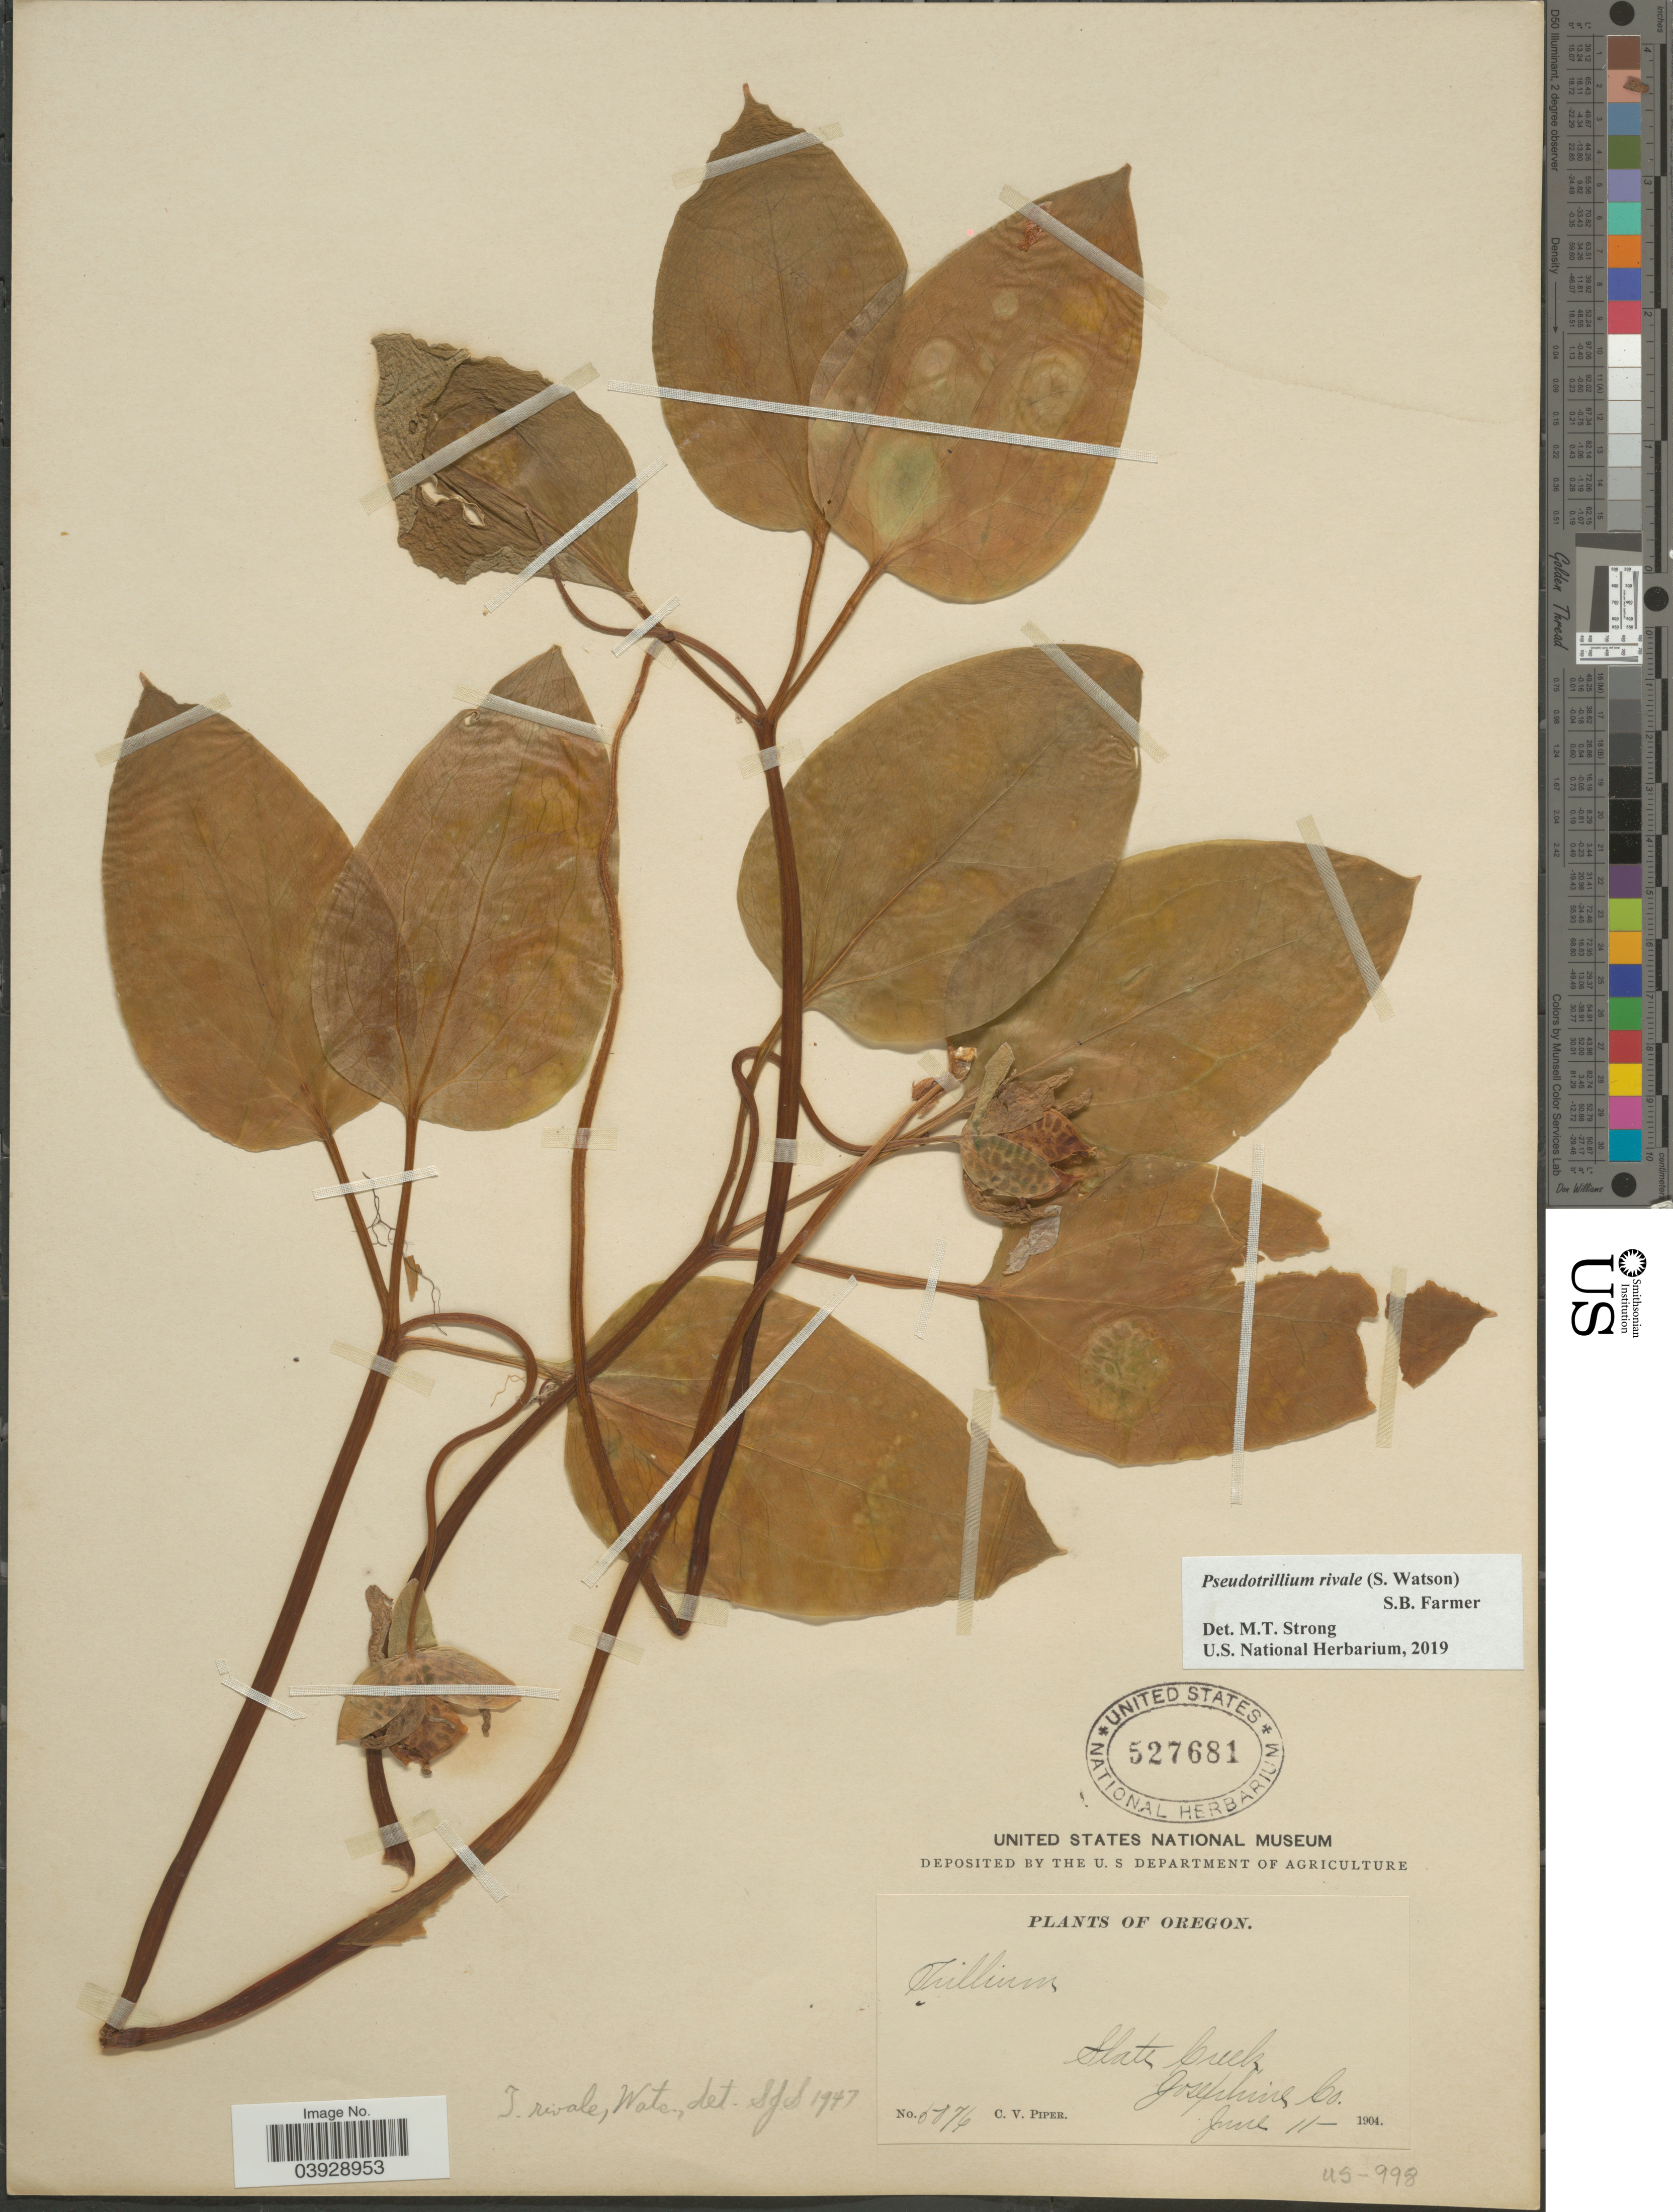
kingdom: Plantae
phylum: Tracheophyta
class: Liliopsida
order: Liliales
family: Melanthiaceae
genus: Pseudotrillium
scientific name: Pseudotrillium rivale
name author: (S. Watson) S.B. Farmer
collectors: C. V. Piper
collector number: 6876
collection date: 1904-06-11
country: United States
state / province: Oregon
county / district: Josephine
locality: Slate Creek, Josephine Co.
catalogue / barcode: US 527681